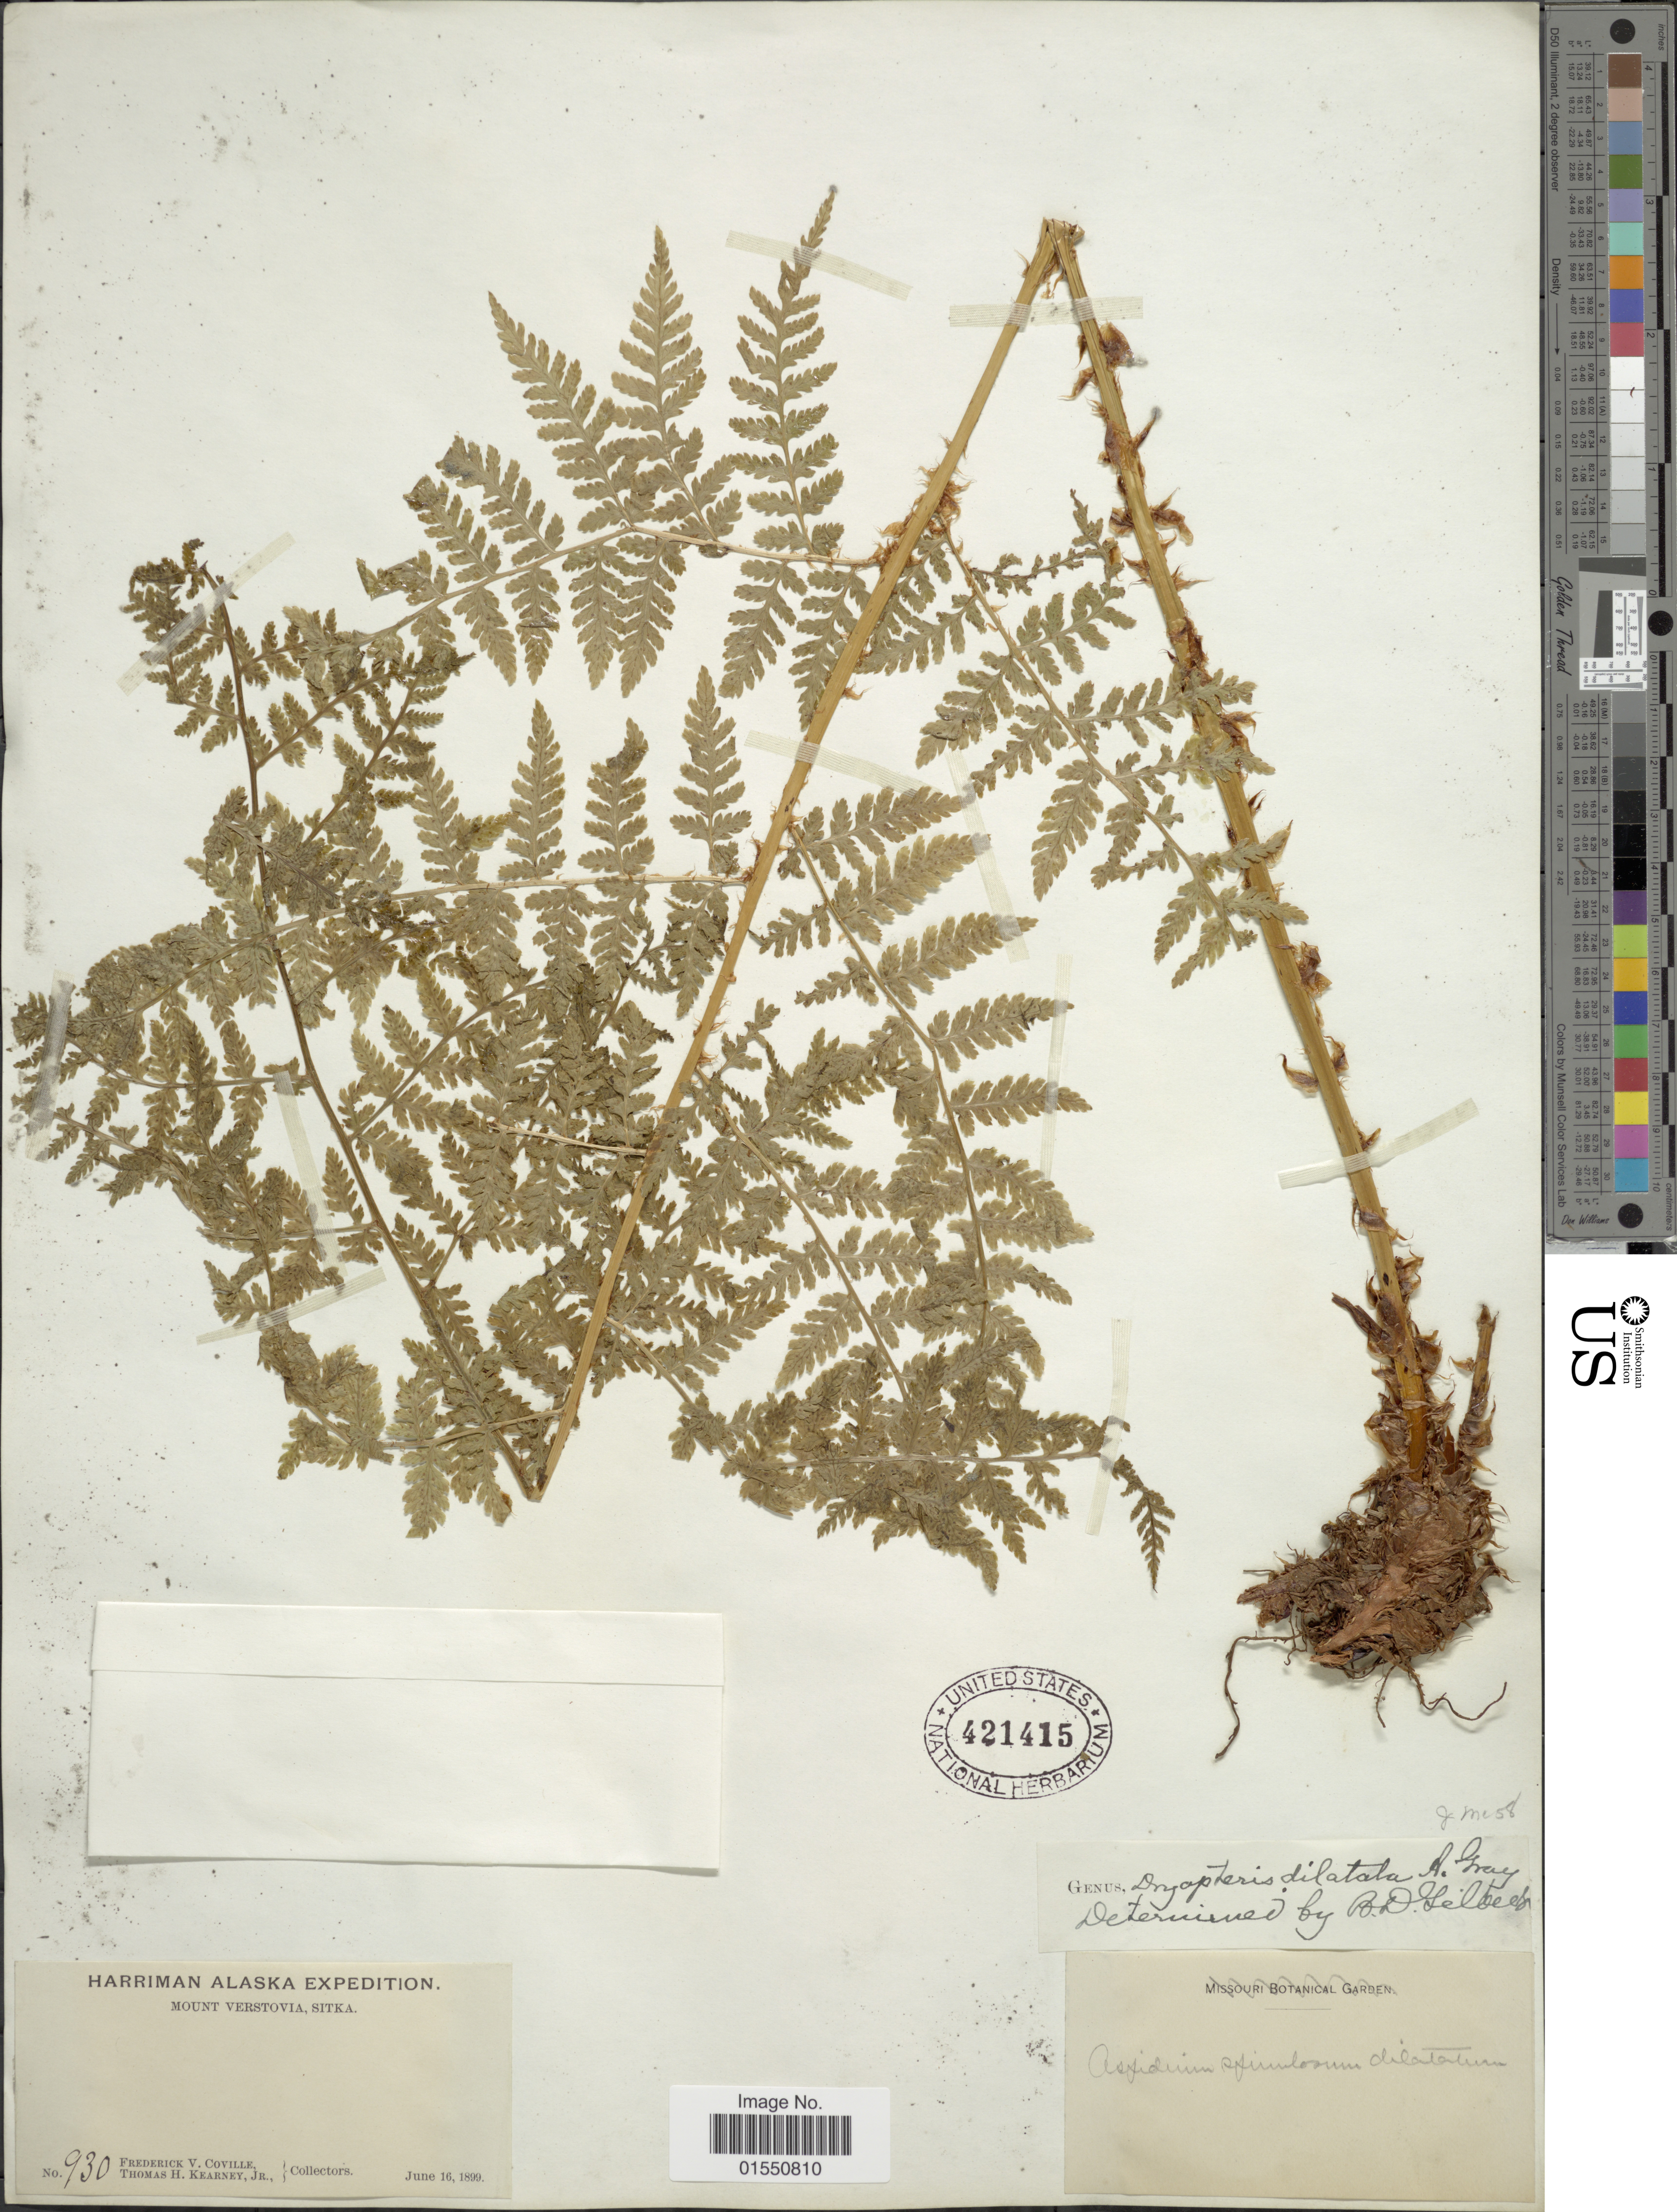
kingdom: Plantae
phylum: Tracheophyta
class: Polypodiopsida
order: Polypodiales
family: Dryopteridaceae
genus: Dryopteris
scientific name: Dryopteris expansa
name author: (C. Presl) Fraser-Jenk. & Jermy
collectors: F. V. Coville & T. H. Kearney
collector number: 930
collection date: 1899-06-16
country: United States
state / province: Alaska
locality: Mount Verstovia, Sitka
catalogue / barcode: US 421415